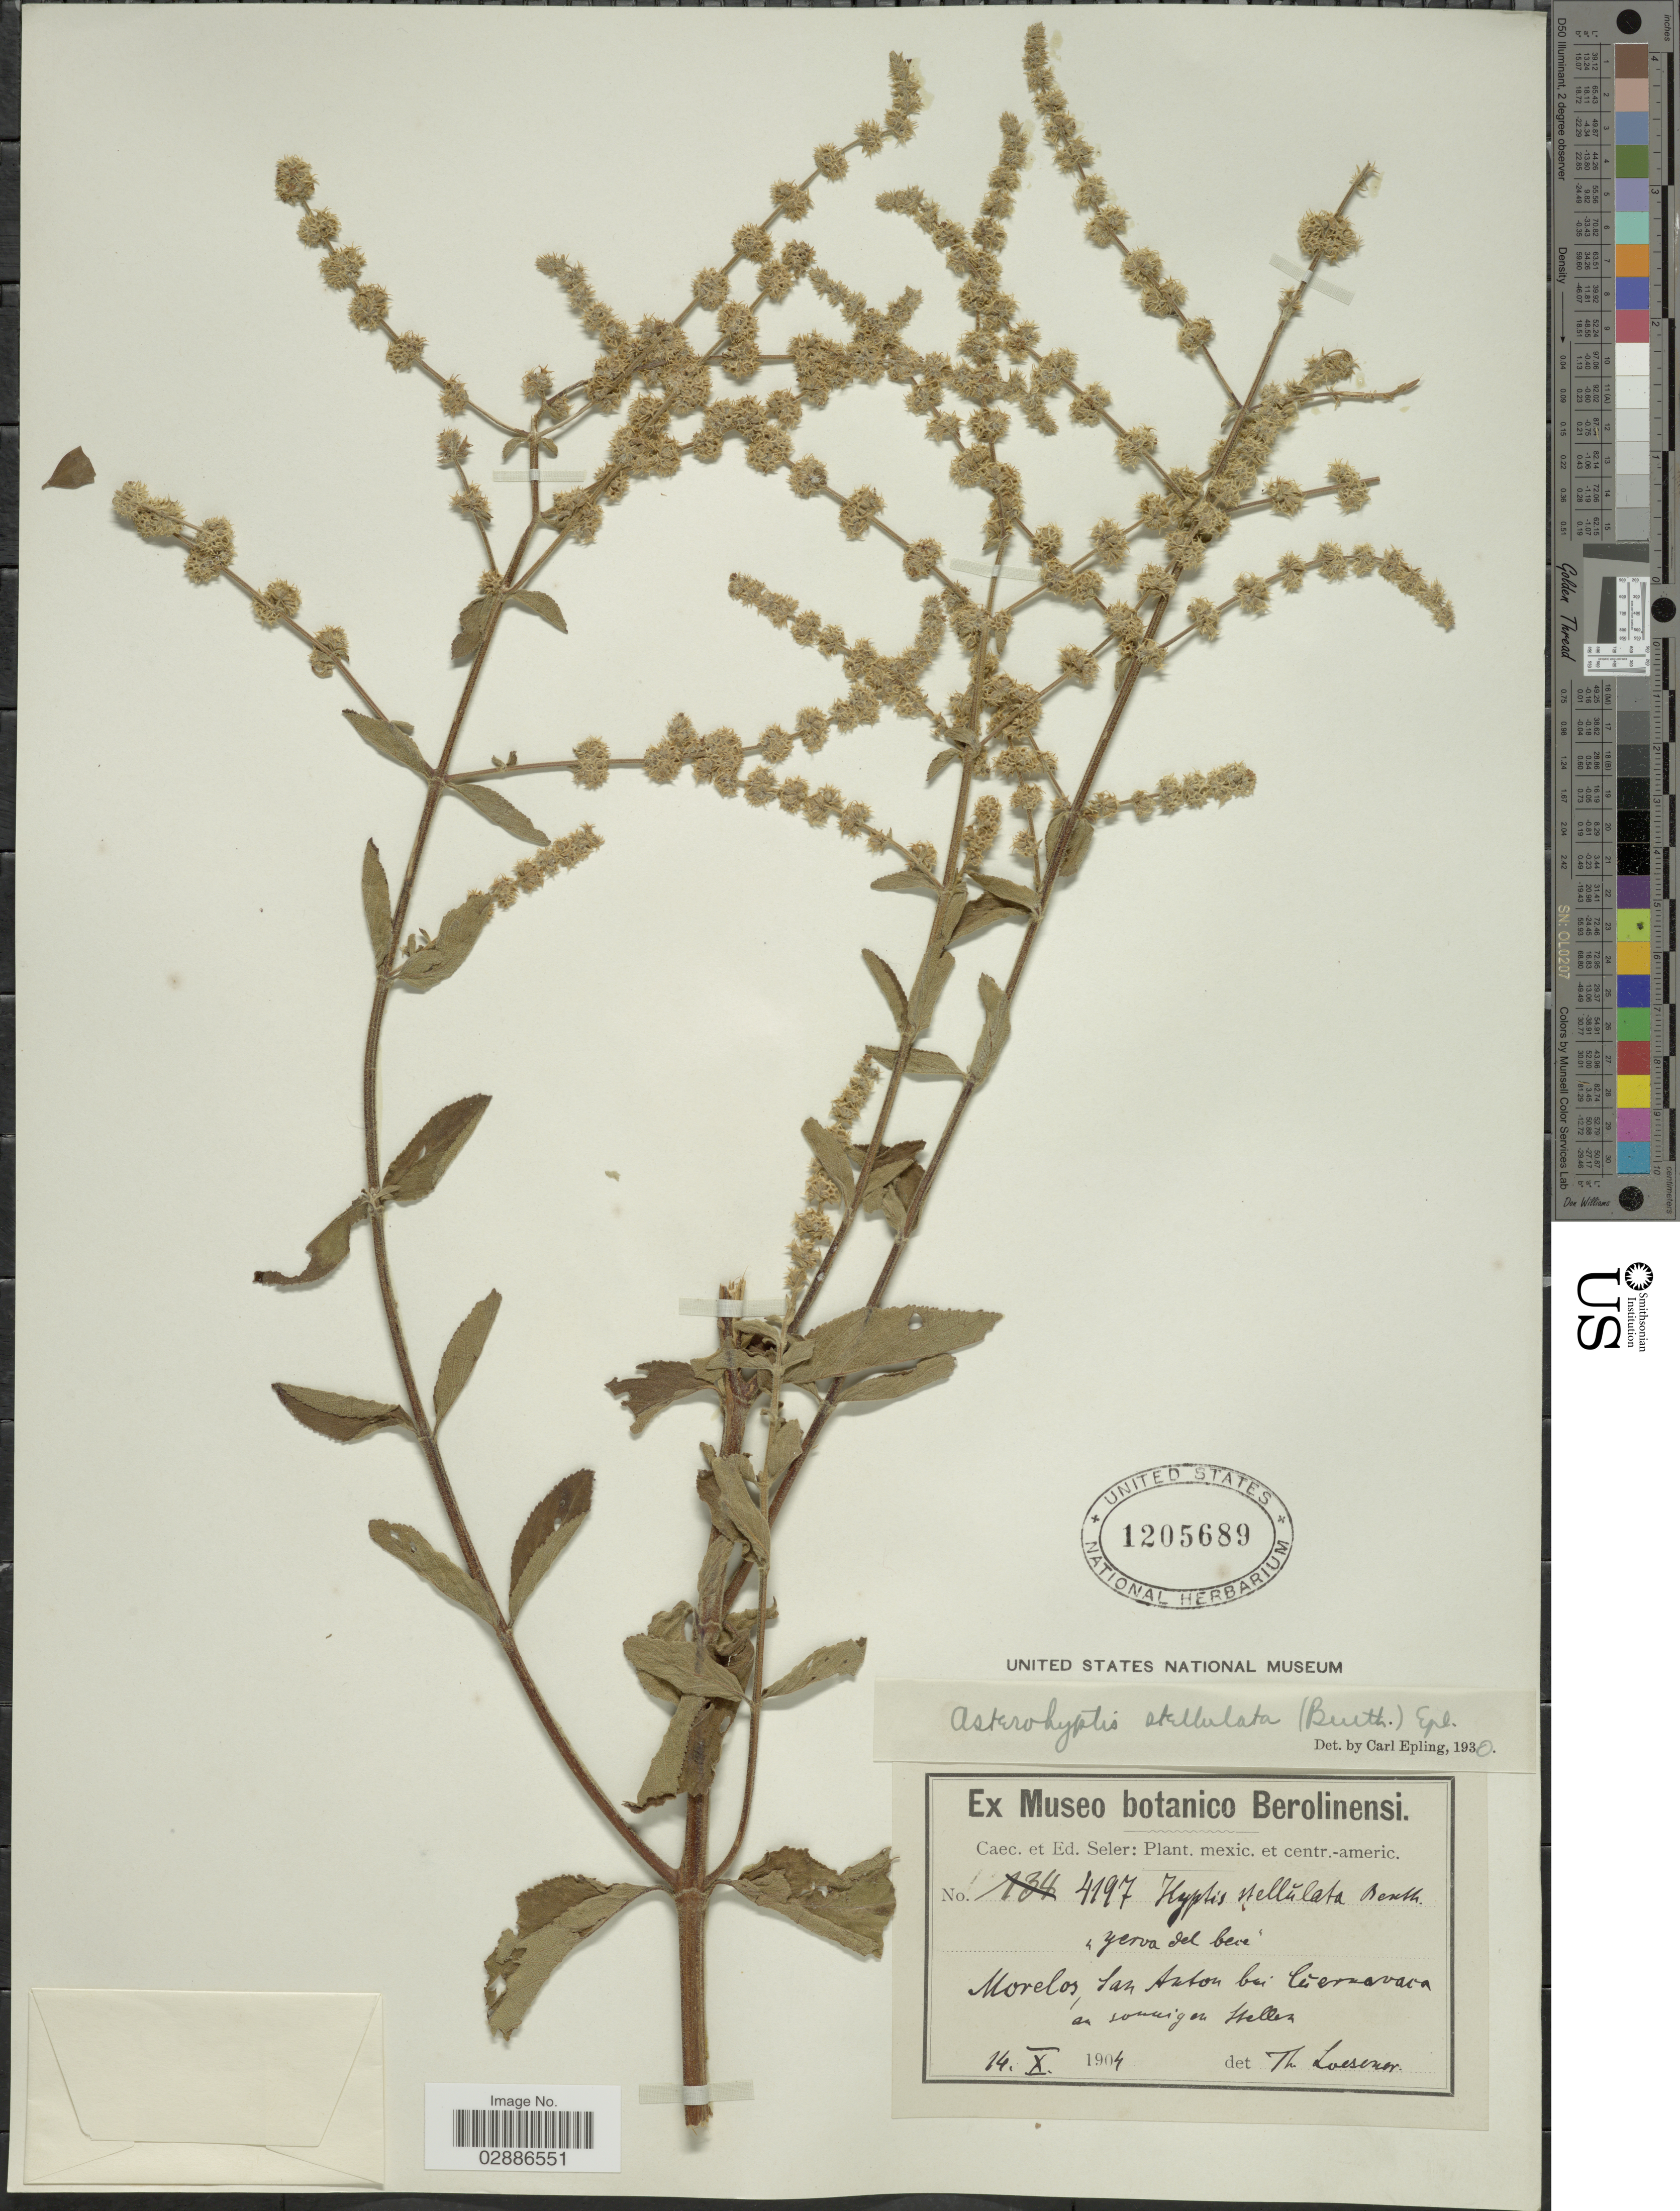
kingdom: Plantae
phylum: Tracheophyta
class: Magnoliopsida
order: Lamiales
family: Lamiaceae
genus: Asterohyptis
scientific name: Asterohyptis stellulata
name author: (Benth.) Epling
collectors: ex Caec. et Ed Seler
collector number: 4197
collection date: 1904-10-14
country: Mexico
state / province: Morelos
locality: Morelos, San Anton bei Cüernavaca am sommigen stellen.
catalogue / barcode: US 1205689